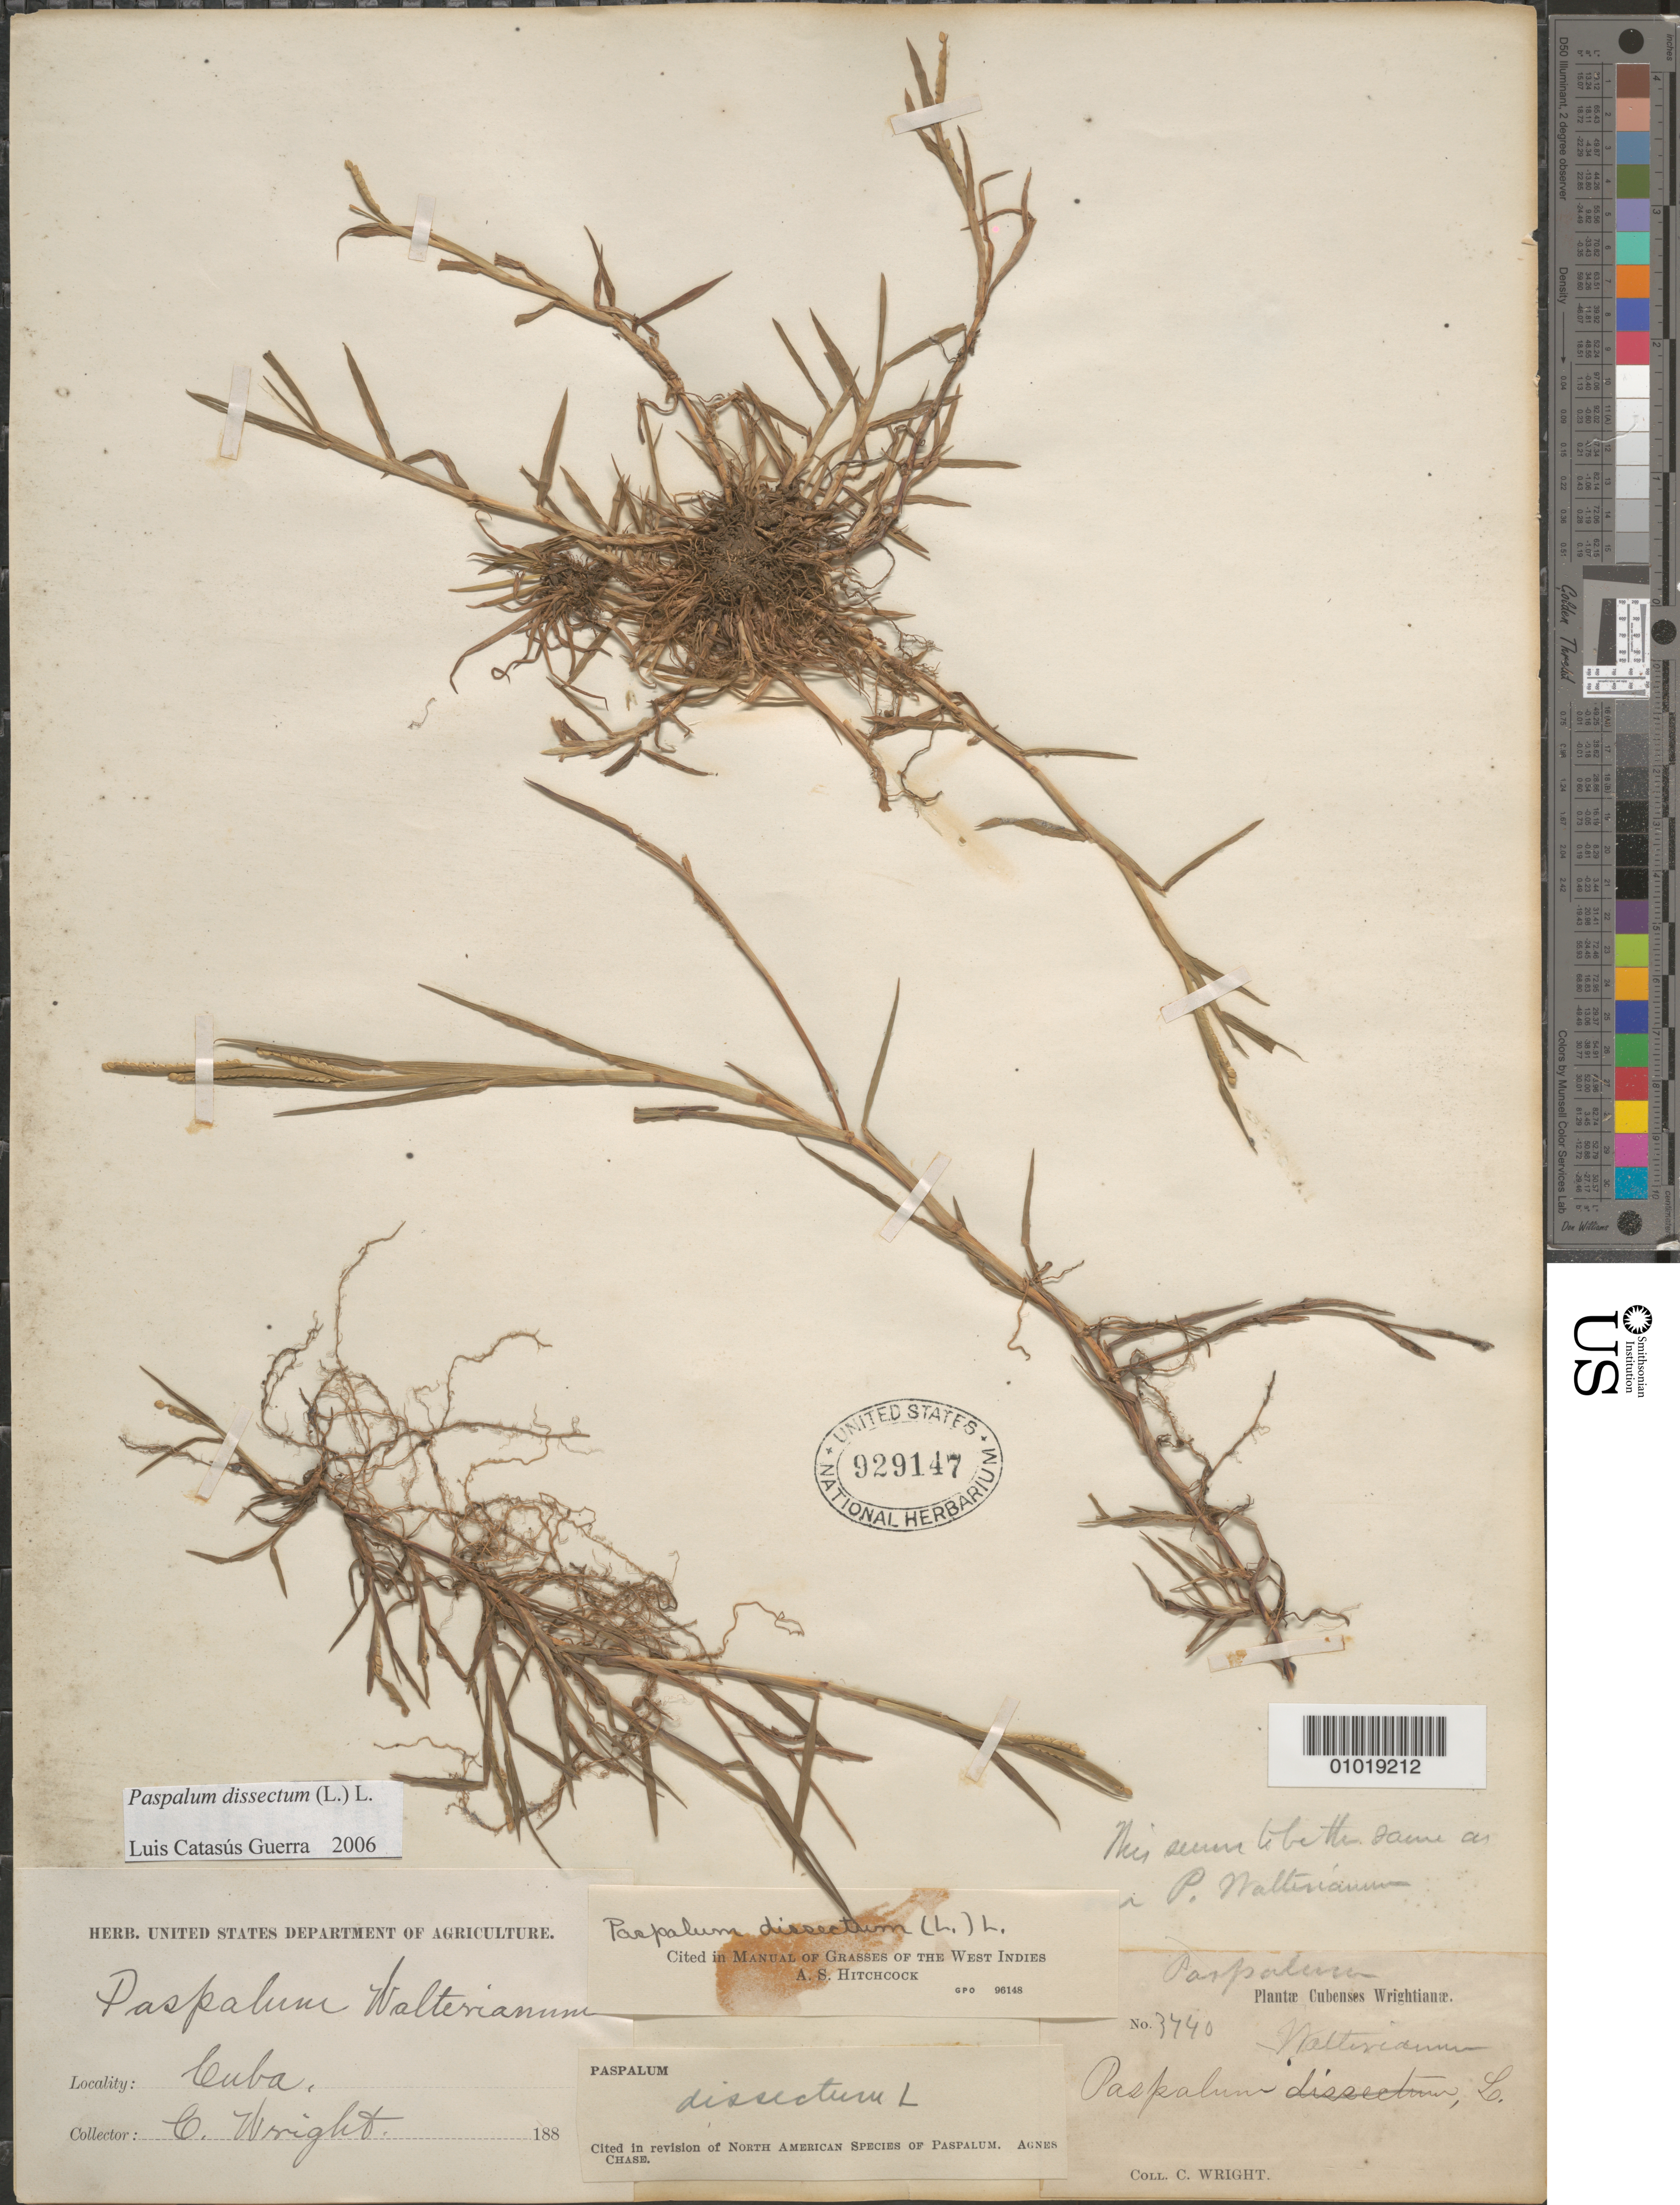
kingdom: Plantae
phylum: Tracheophyta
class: Liliopsida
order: Poales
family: Poaceae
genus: Paspalum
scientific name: Paspalum dissectum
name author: (L.) L.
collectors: C. Wright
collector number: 3440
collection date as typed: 1800 to 1899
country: Cuba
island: Cuba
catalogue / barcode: US 929147